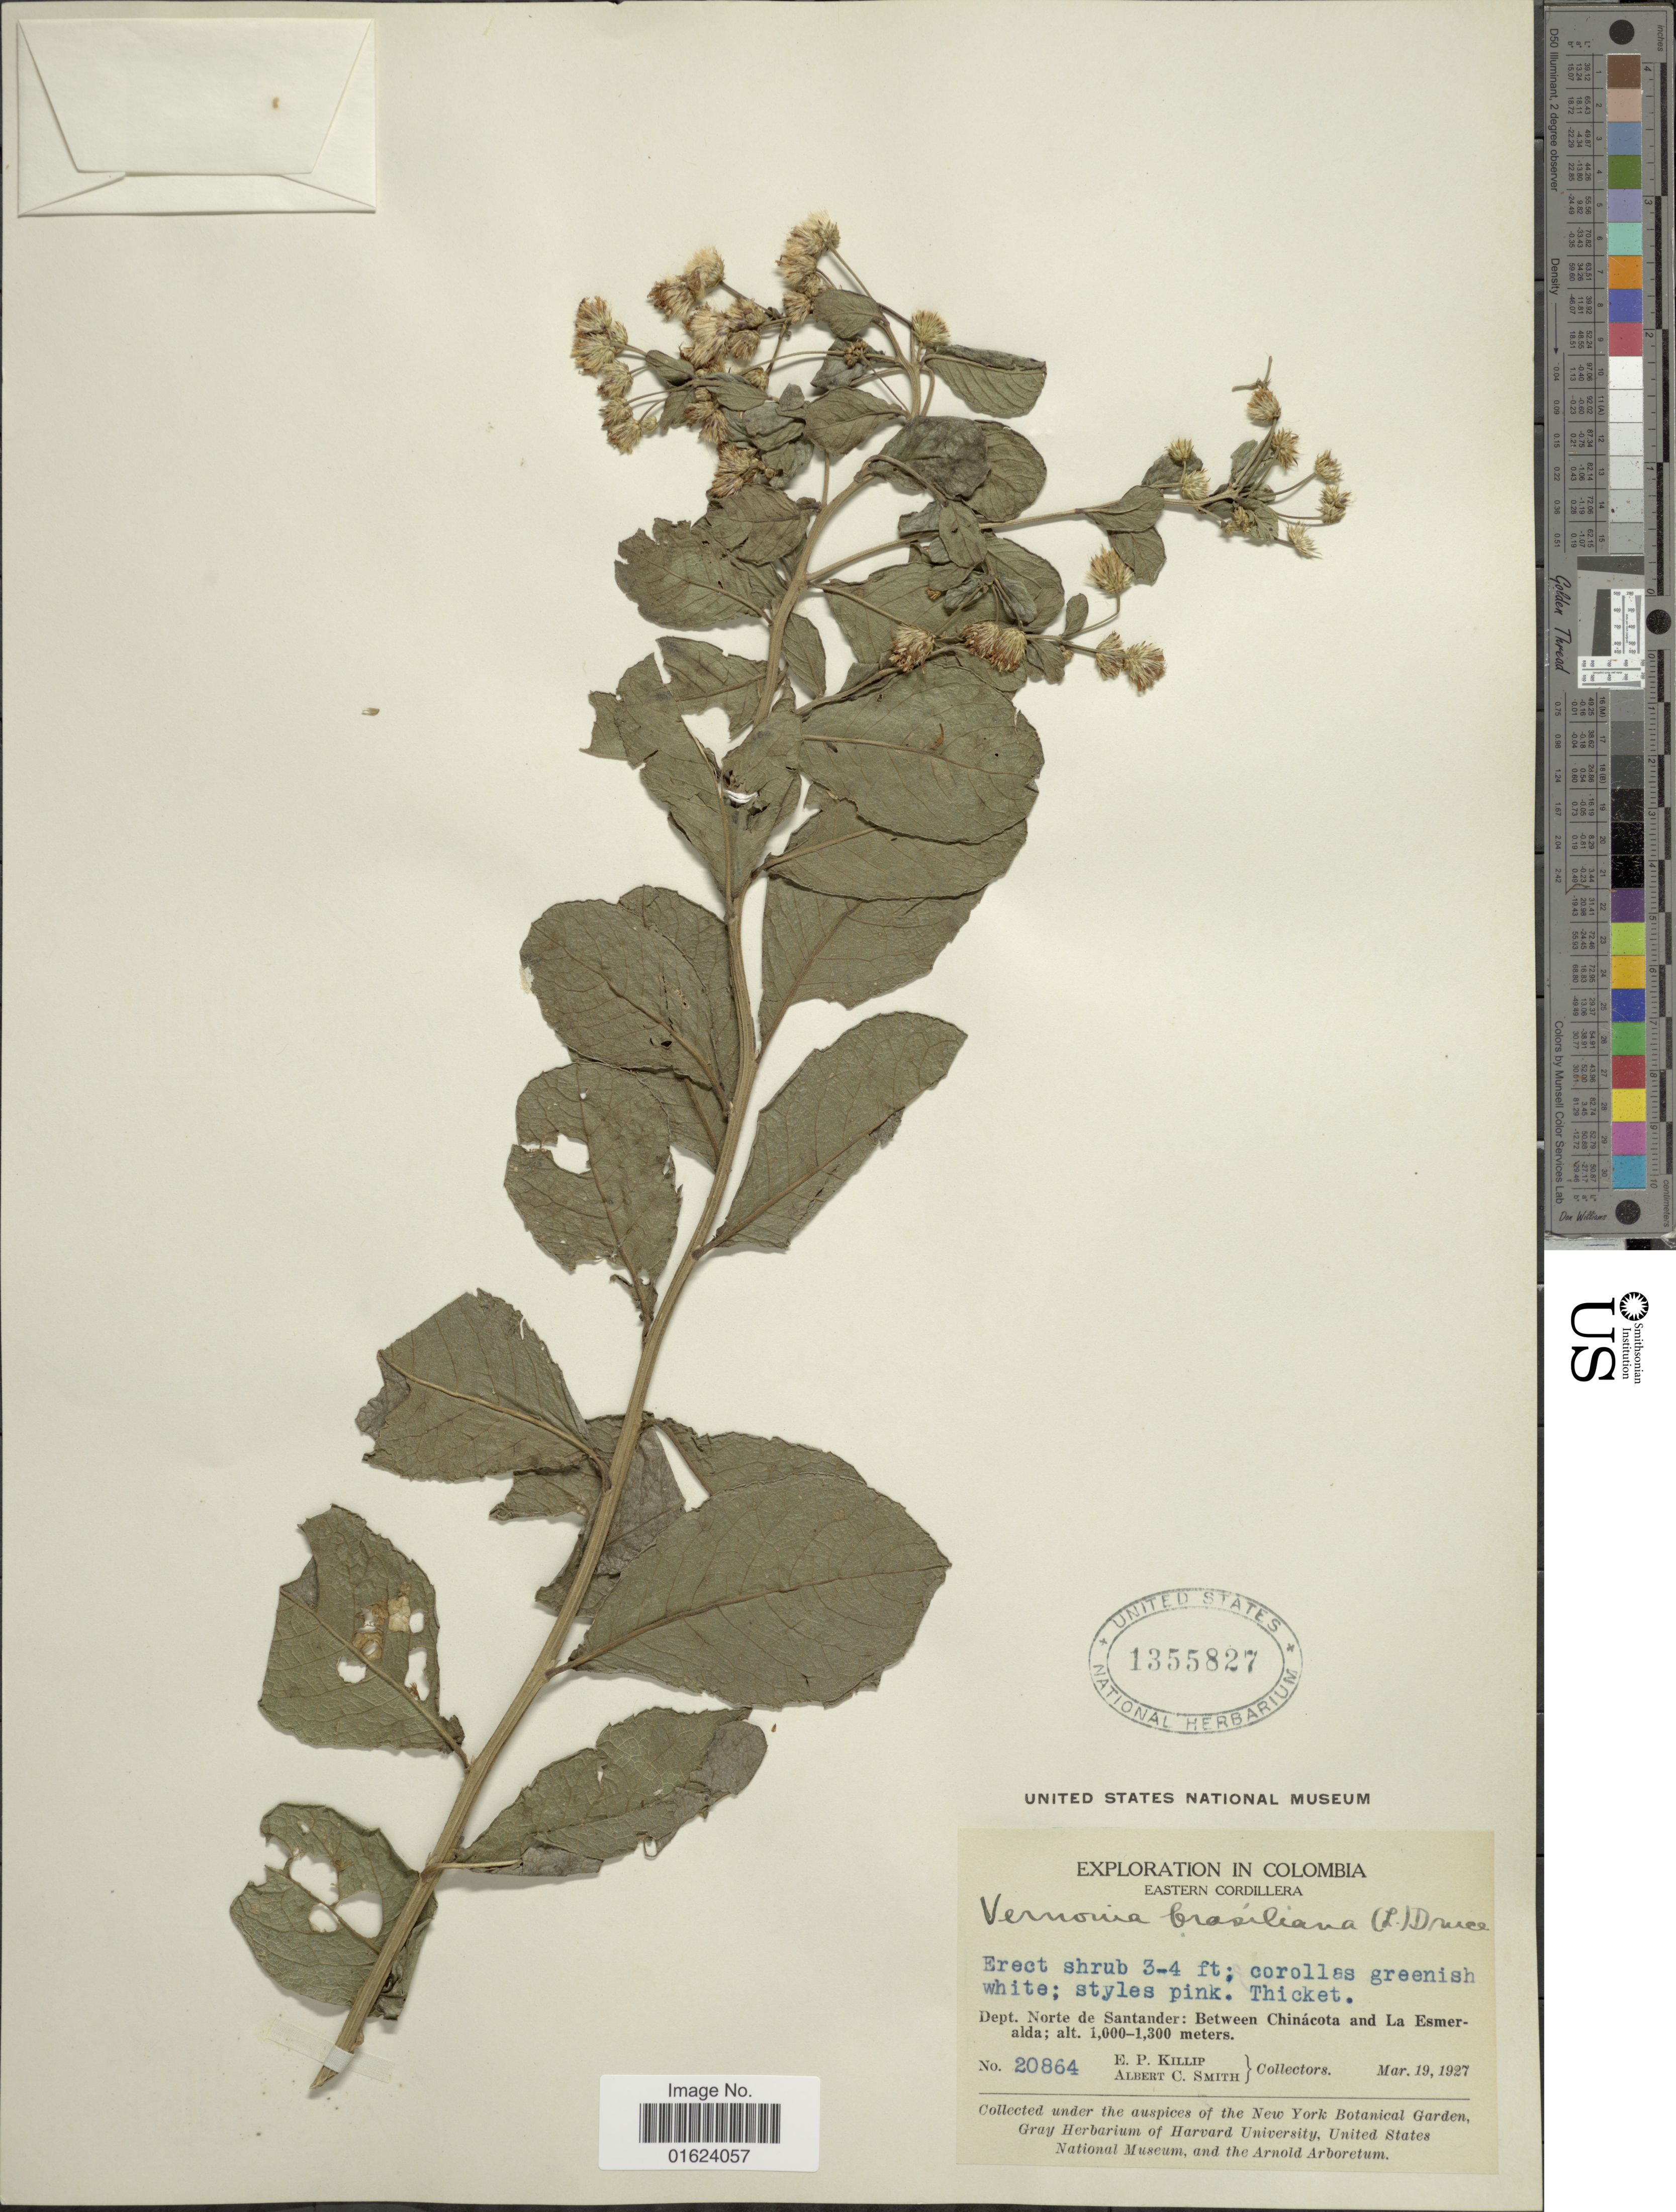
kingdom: Plantae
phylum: Tracheophyta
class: Magnoliopsida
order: Asterales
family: Asteraceae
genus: Vernonia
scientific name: Vernonia brasiliana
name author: (L.) Druce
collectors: E. P. Killip & A. C. Smith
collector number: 20864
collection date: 1927-03-19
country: Colombia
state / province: Norte de Santander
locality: Eastern Cordillera. Dept. Norte de Santander: Between Chinacota and La Esmeralda.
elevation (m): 1000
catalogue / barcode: US 1355827